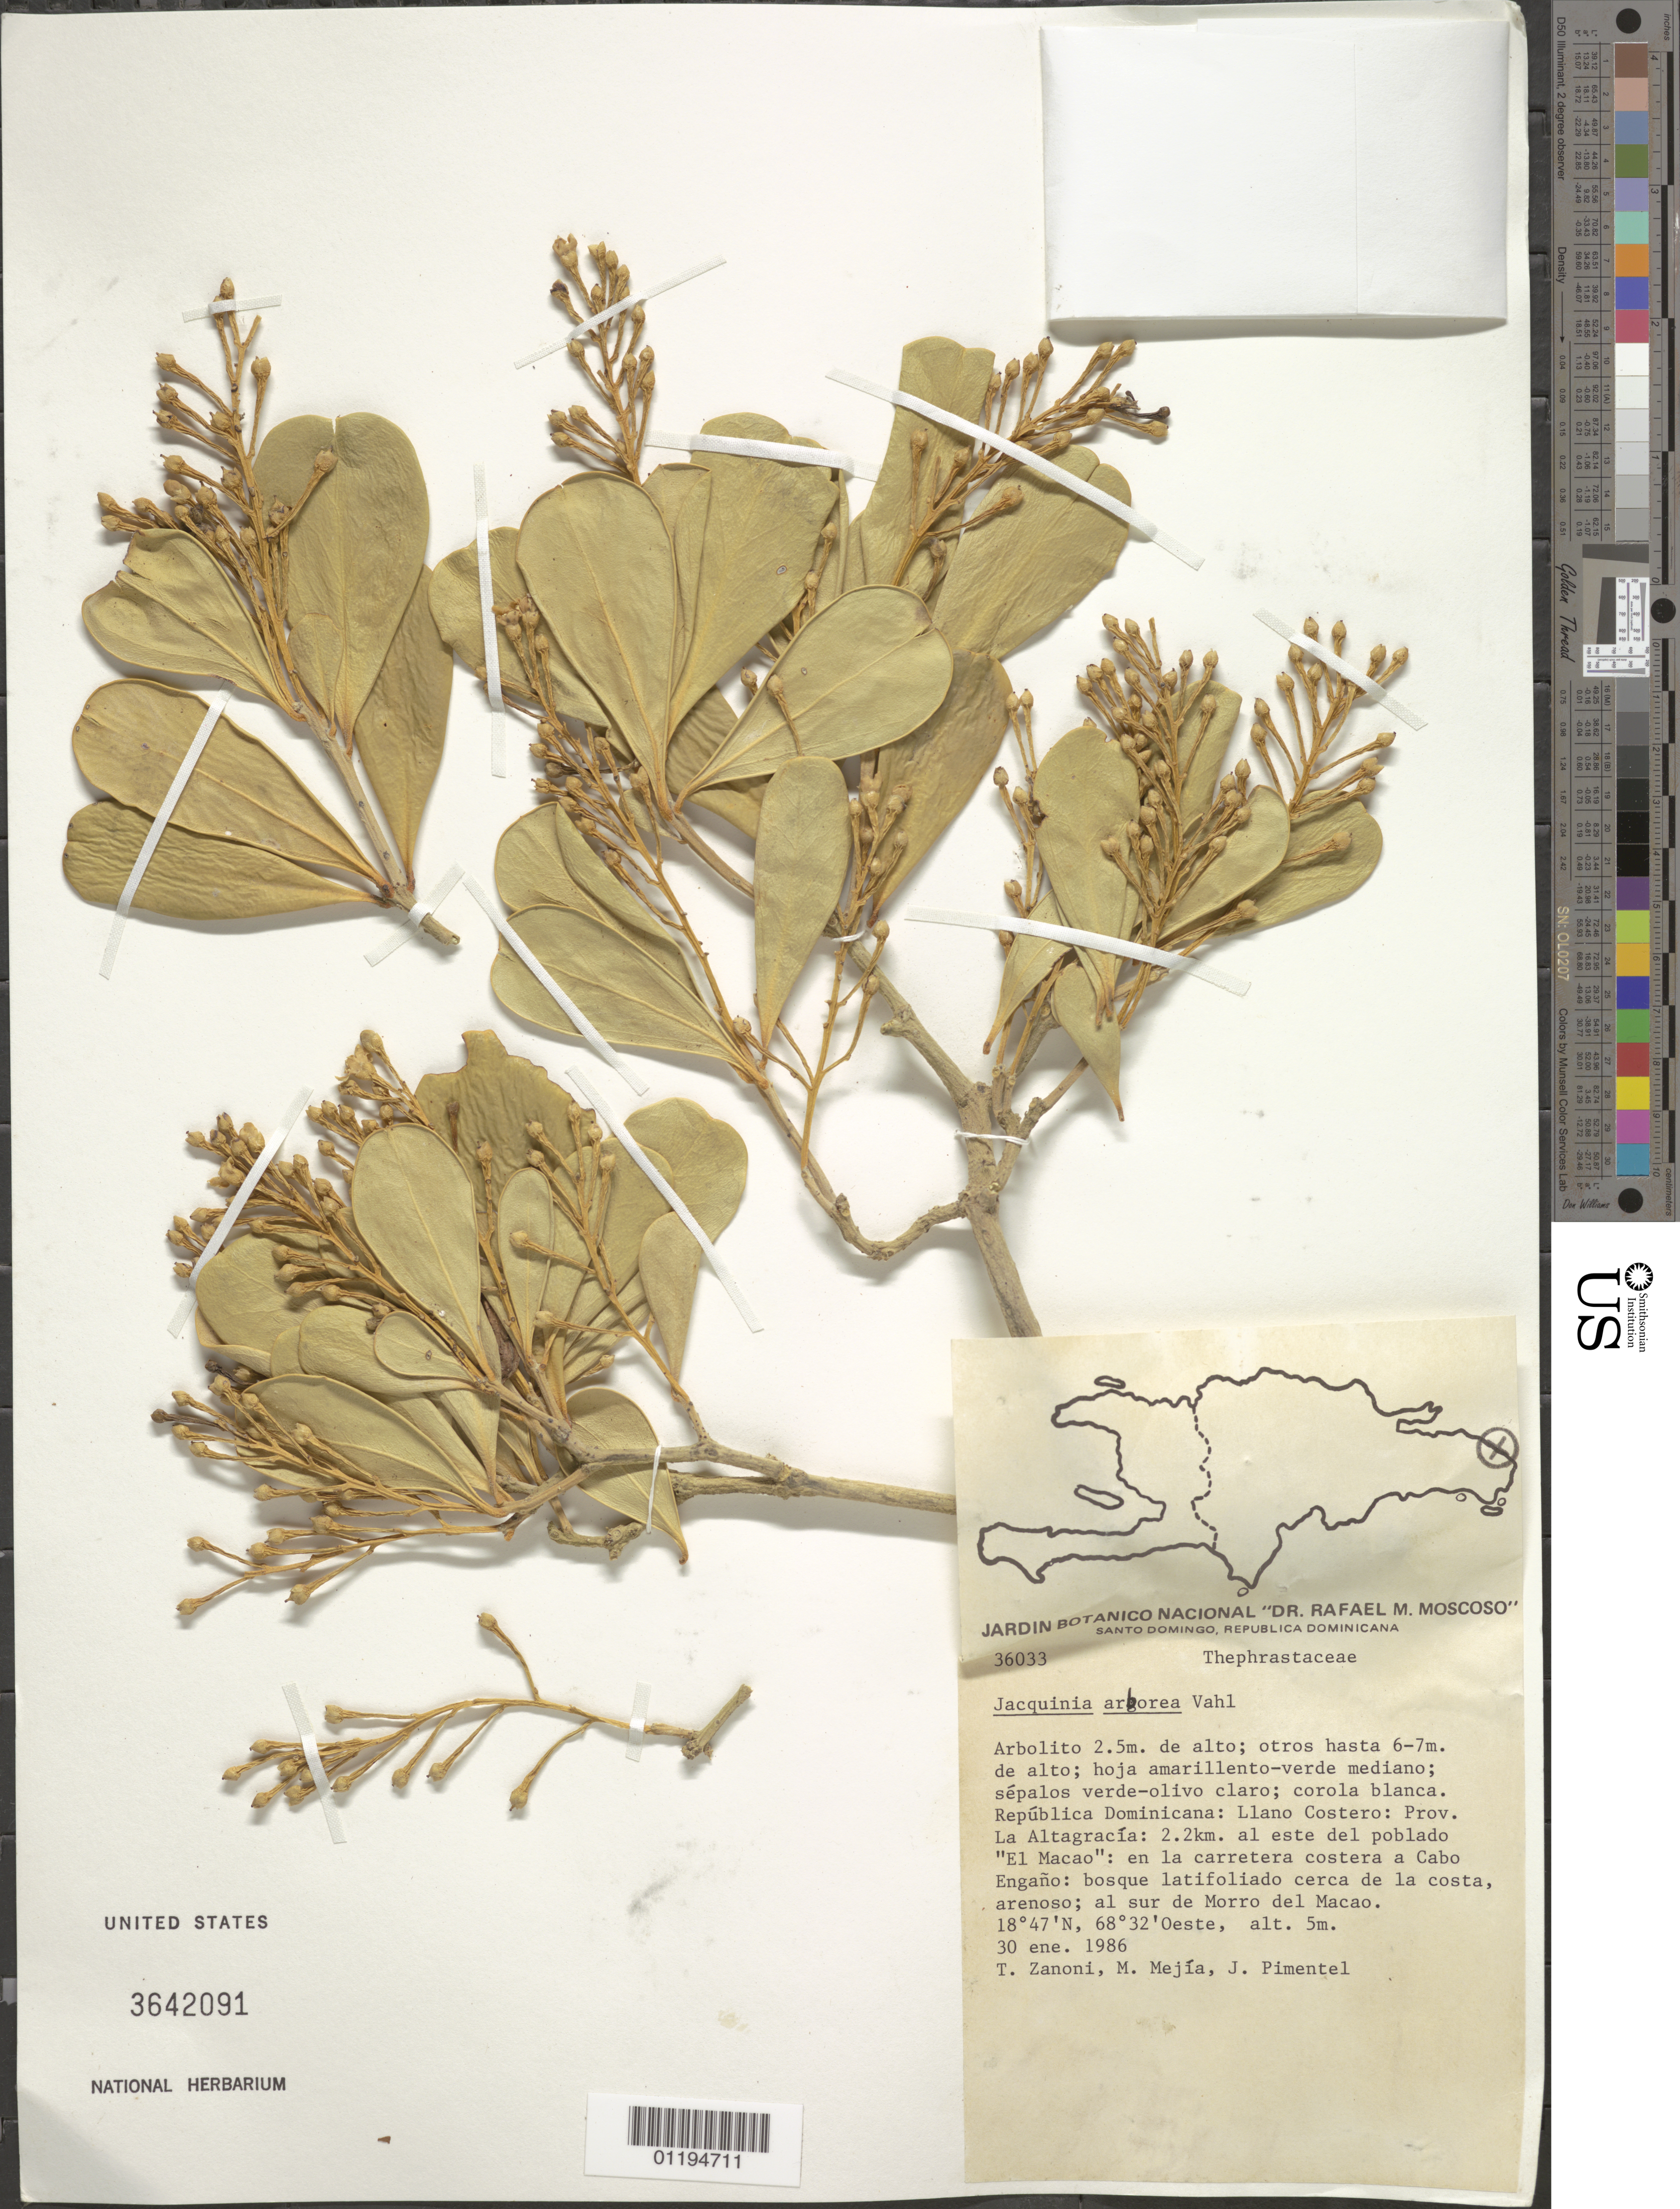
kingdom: Plantae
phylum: Tracheophyta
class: Magnoliopsida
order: Ericales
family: Primulaceae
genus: Jacquinia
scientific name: Jacquinia arborea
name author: Vahl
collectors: T. A. Zanoni, M. Mejia & J. Pimental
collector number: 36033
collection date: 1986-01-30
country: Dominican Republic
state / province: La Altagracia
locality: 2.2km E of El Macao on the coastal rd. to Cabo Engano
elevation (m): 5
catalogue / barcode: US 3642091